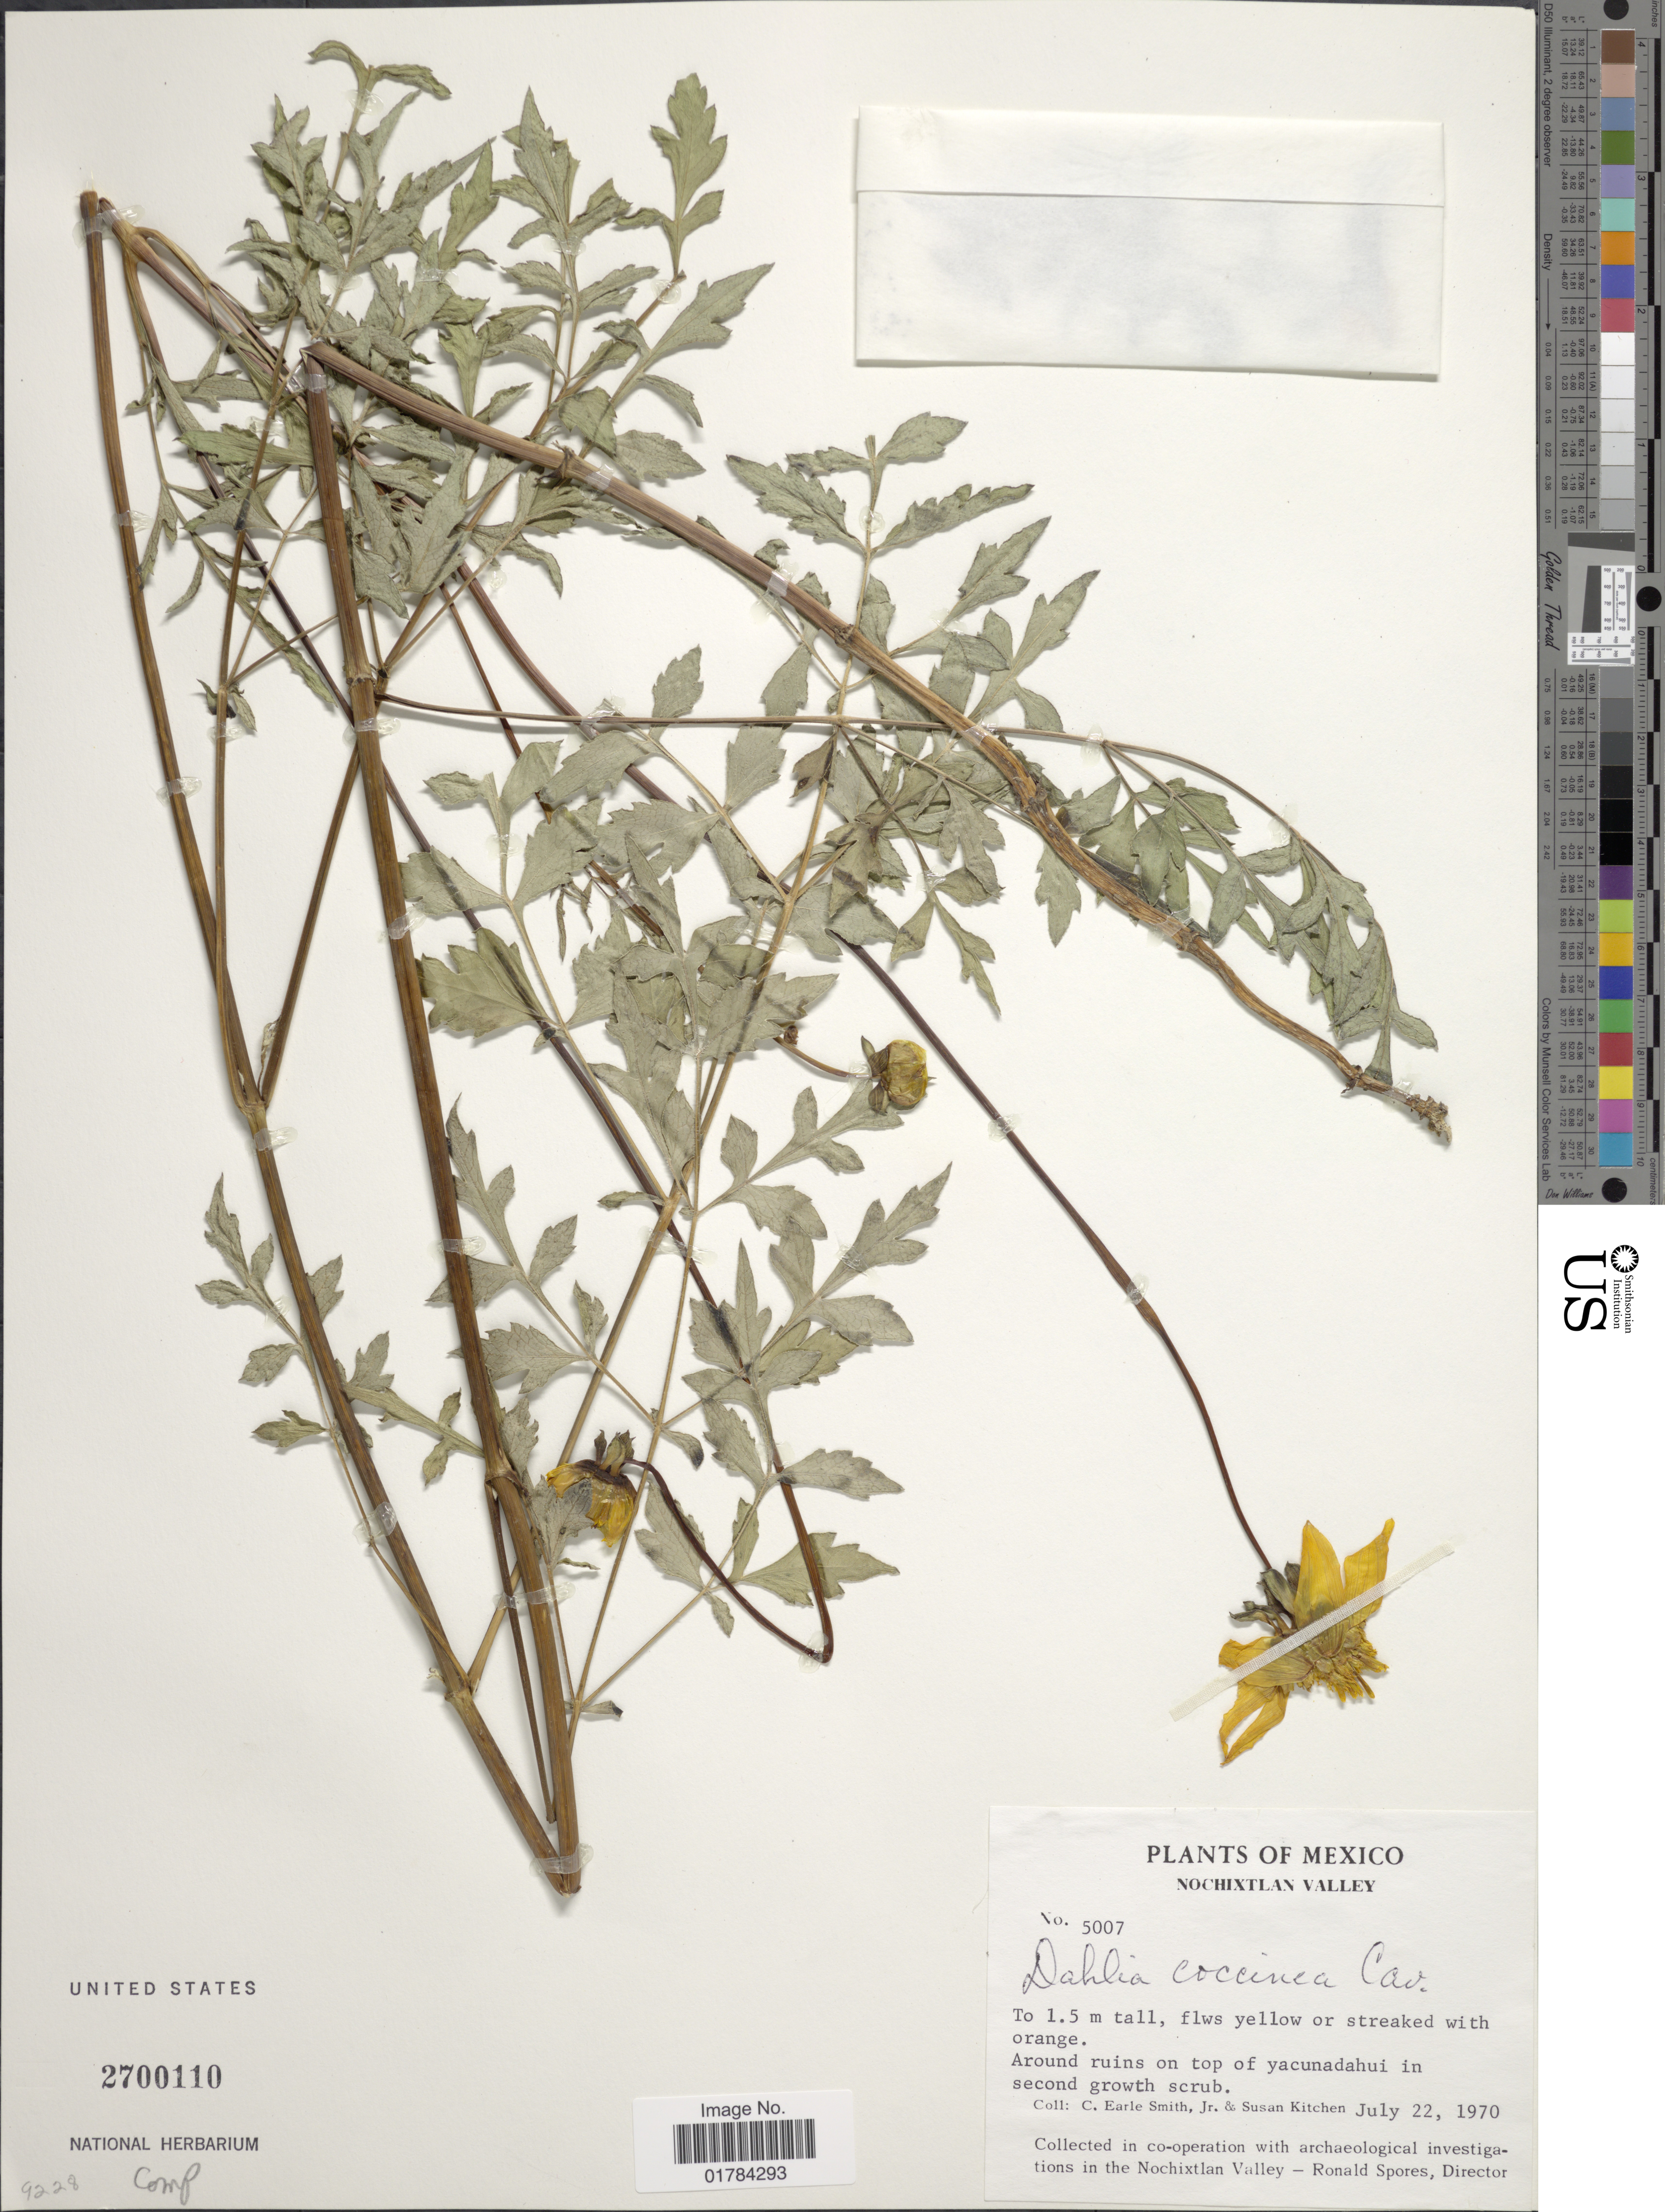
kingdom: Plantae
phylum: Tracheophyta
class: Magnoliopsida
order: Asterales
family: Asteraceae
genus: Dahlia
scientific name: Dahlia coccinea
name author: Cav.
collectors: C. E. Smith Jr. & S. Kitchen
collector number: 5007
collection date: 1970-07-22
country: Mexico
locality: Nochixtlan Valley, Around ruins on top of yacunadahui in second growth scrub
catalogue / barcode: US 2700110